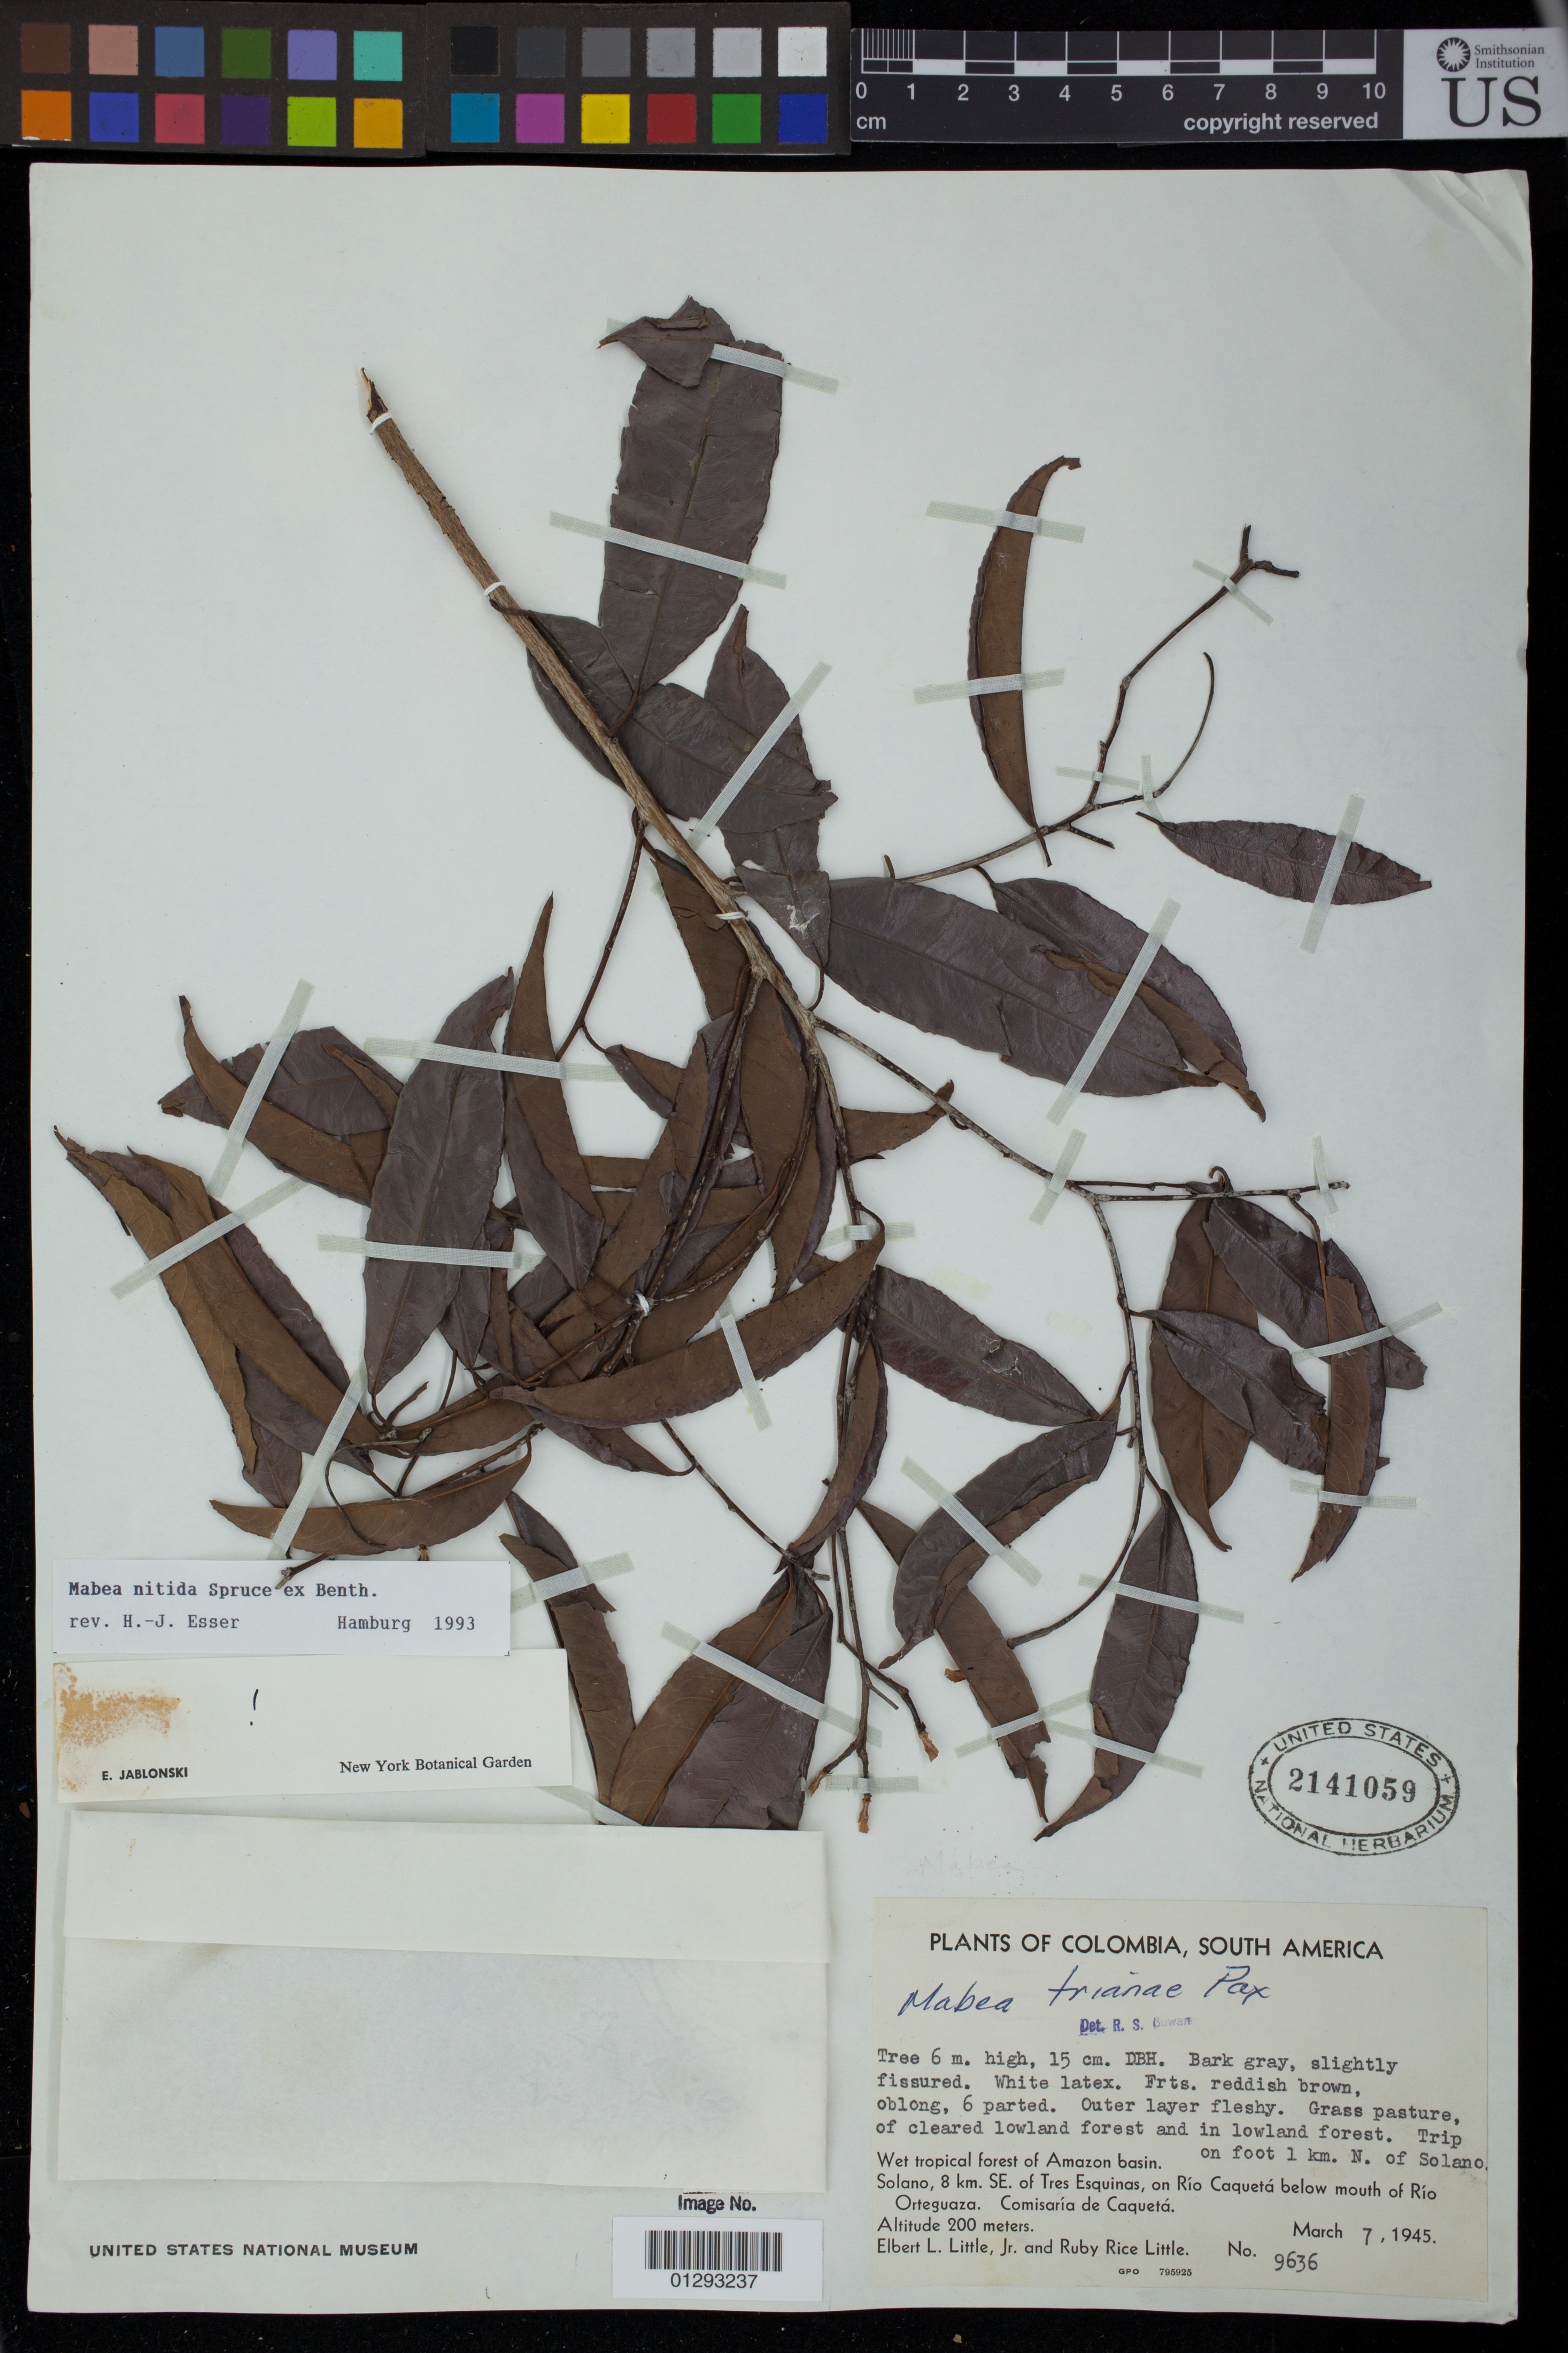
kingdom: Plantae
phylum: Tracheophyta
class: Magnoliopsida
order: Malpighiales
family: Euphorbiaceae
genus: Mabea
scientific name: Mabea nitida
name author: Spruce ex Benth.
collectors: E. L. Little & R. R. Little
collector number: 9636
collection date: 1945-03-07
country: Colombia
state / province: Caqueta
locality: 1km. N. of Solano. Solano, 8 km. SE. of Tres Esquinas, on Rio Caqueta below mouth of Rio Orteguaza. Comisaria de Caquetá.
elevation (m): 200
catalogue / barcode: US 2141059